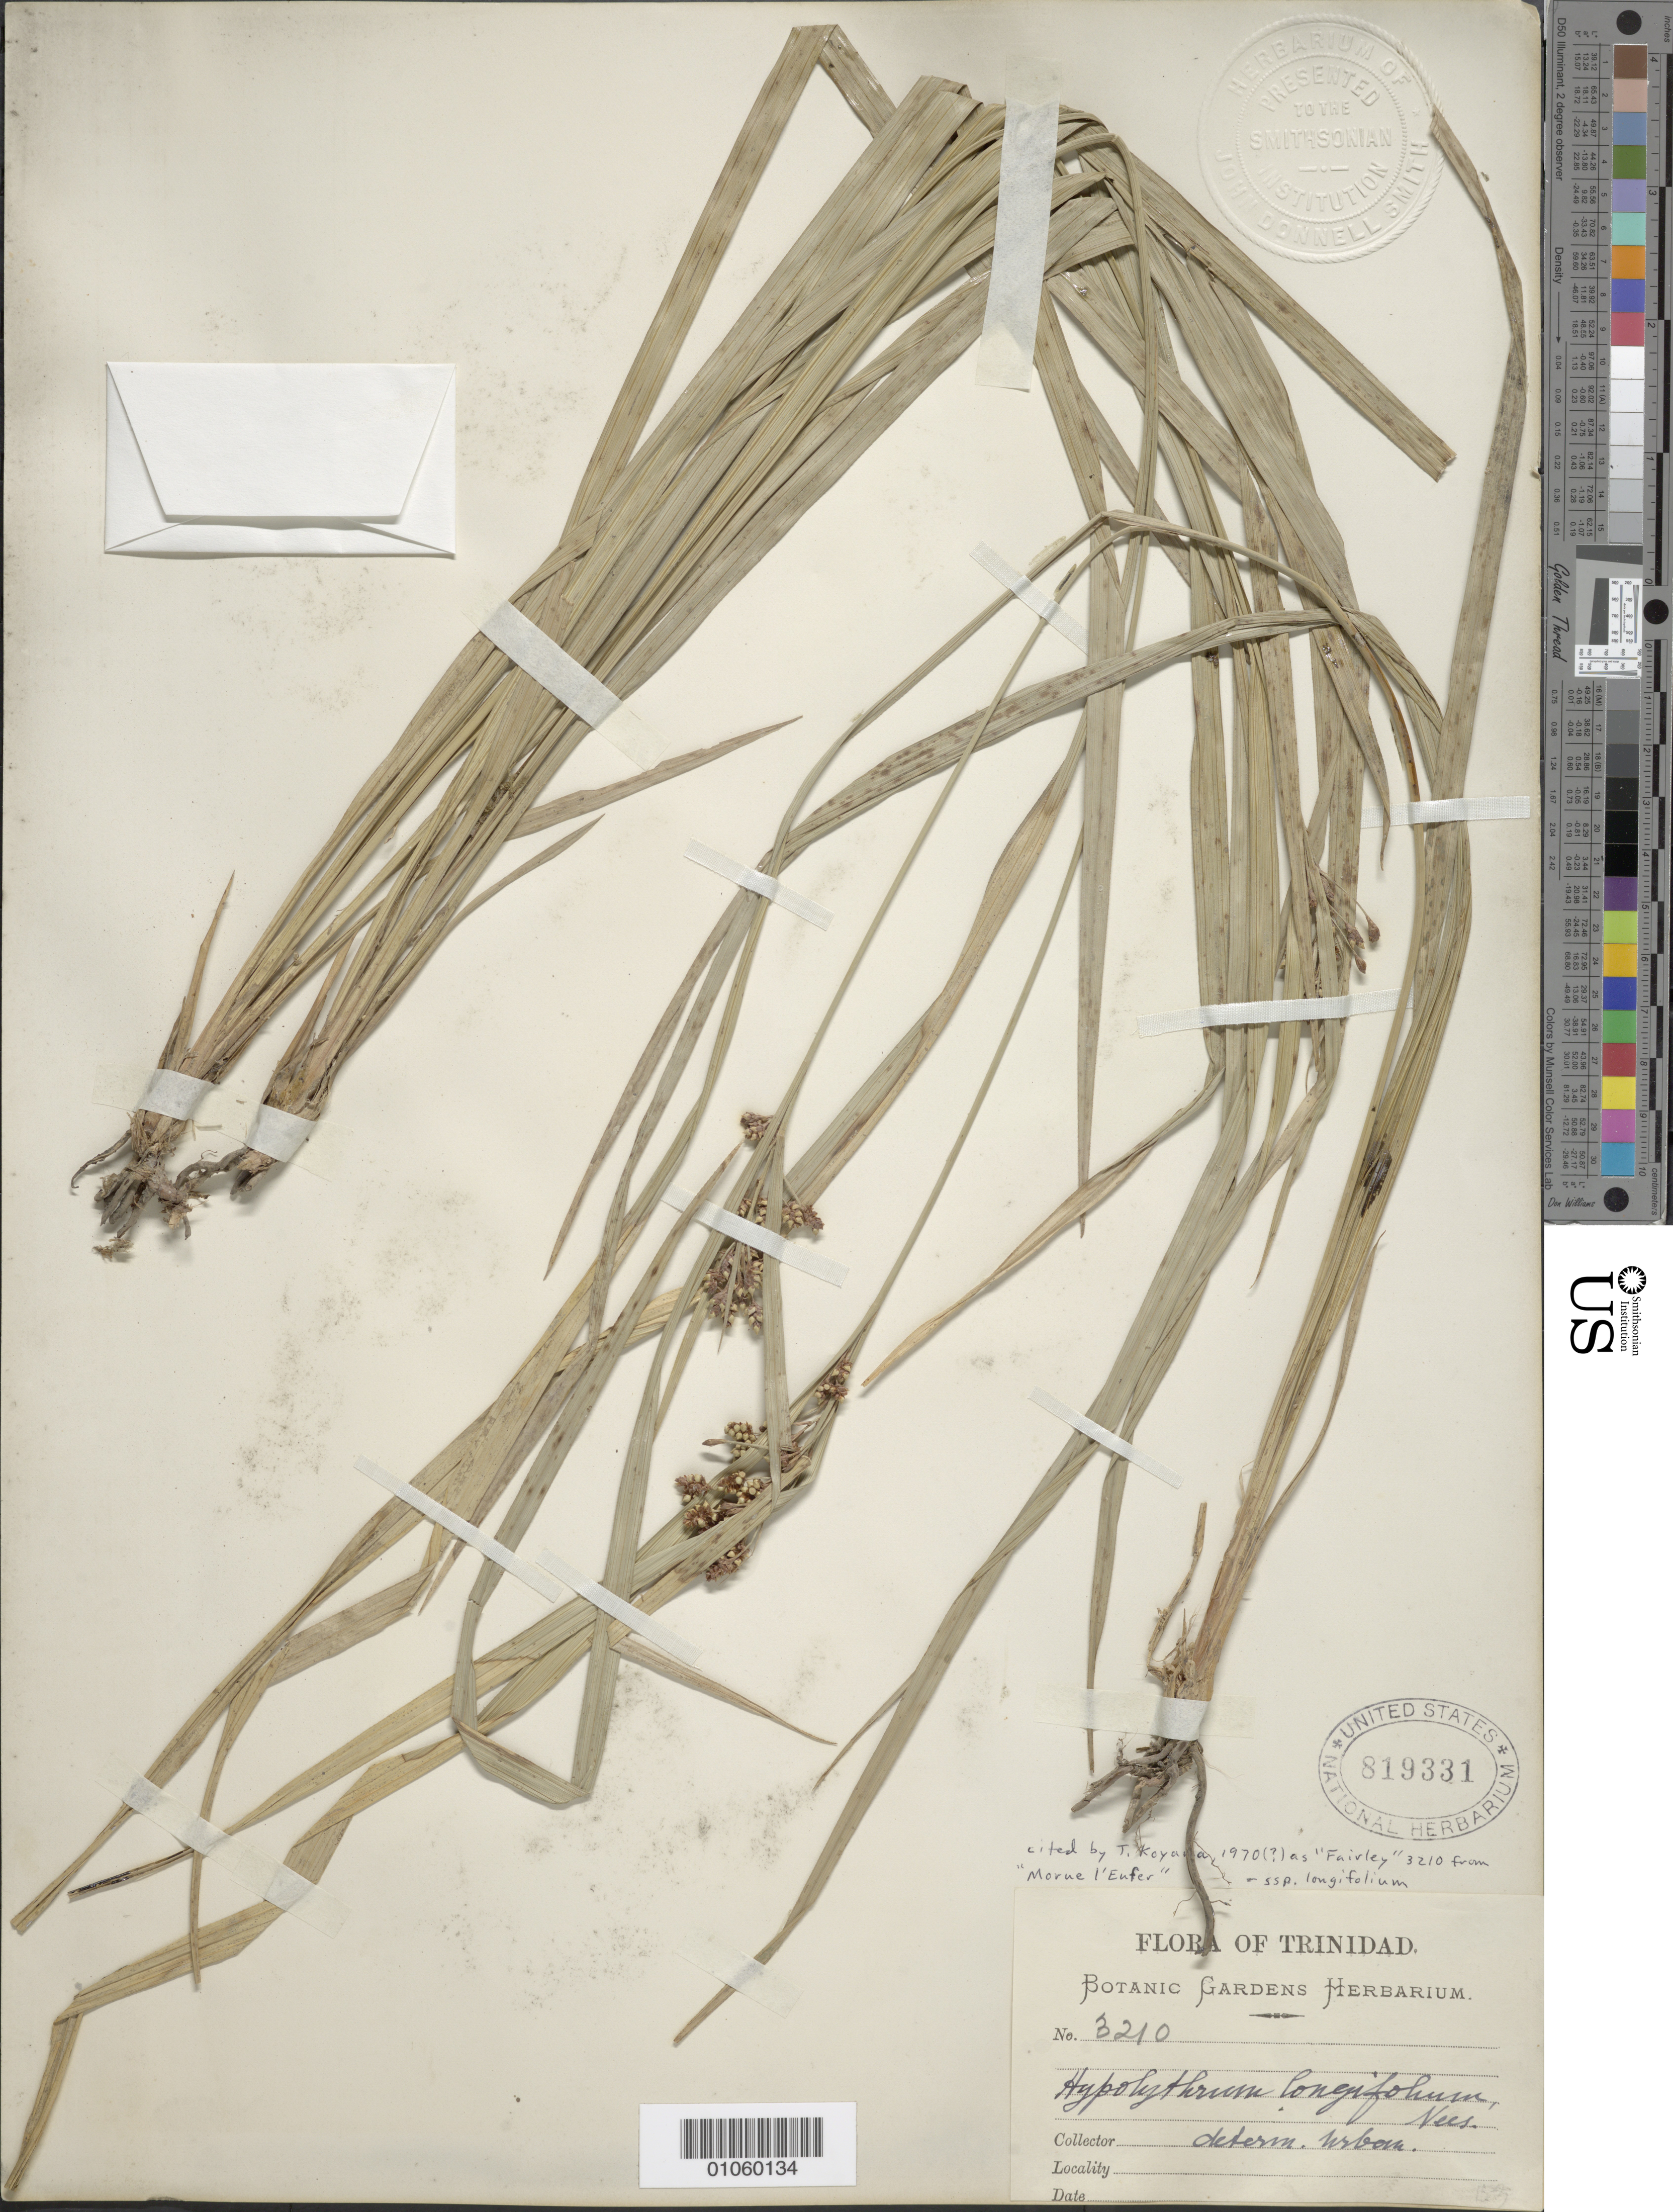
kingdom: Plantae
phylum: Tracheophyta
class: Liliopsida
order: Poales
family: Cyperaceae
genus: Hypolytrum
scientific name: Hypolytrum longifolium subsp. longifolium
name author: (Rich.) Nees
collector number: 3210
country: Trinidad and Tobago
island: Trinidad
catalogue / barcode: US 819331